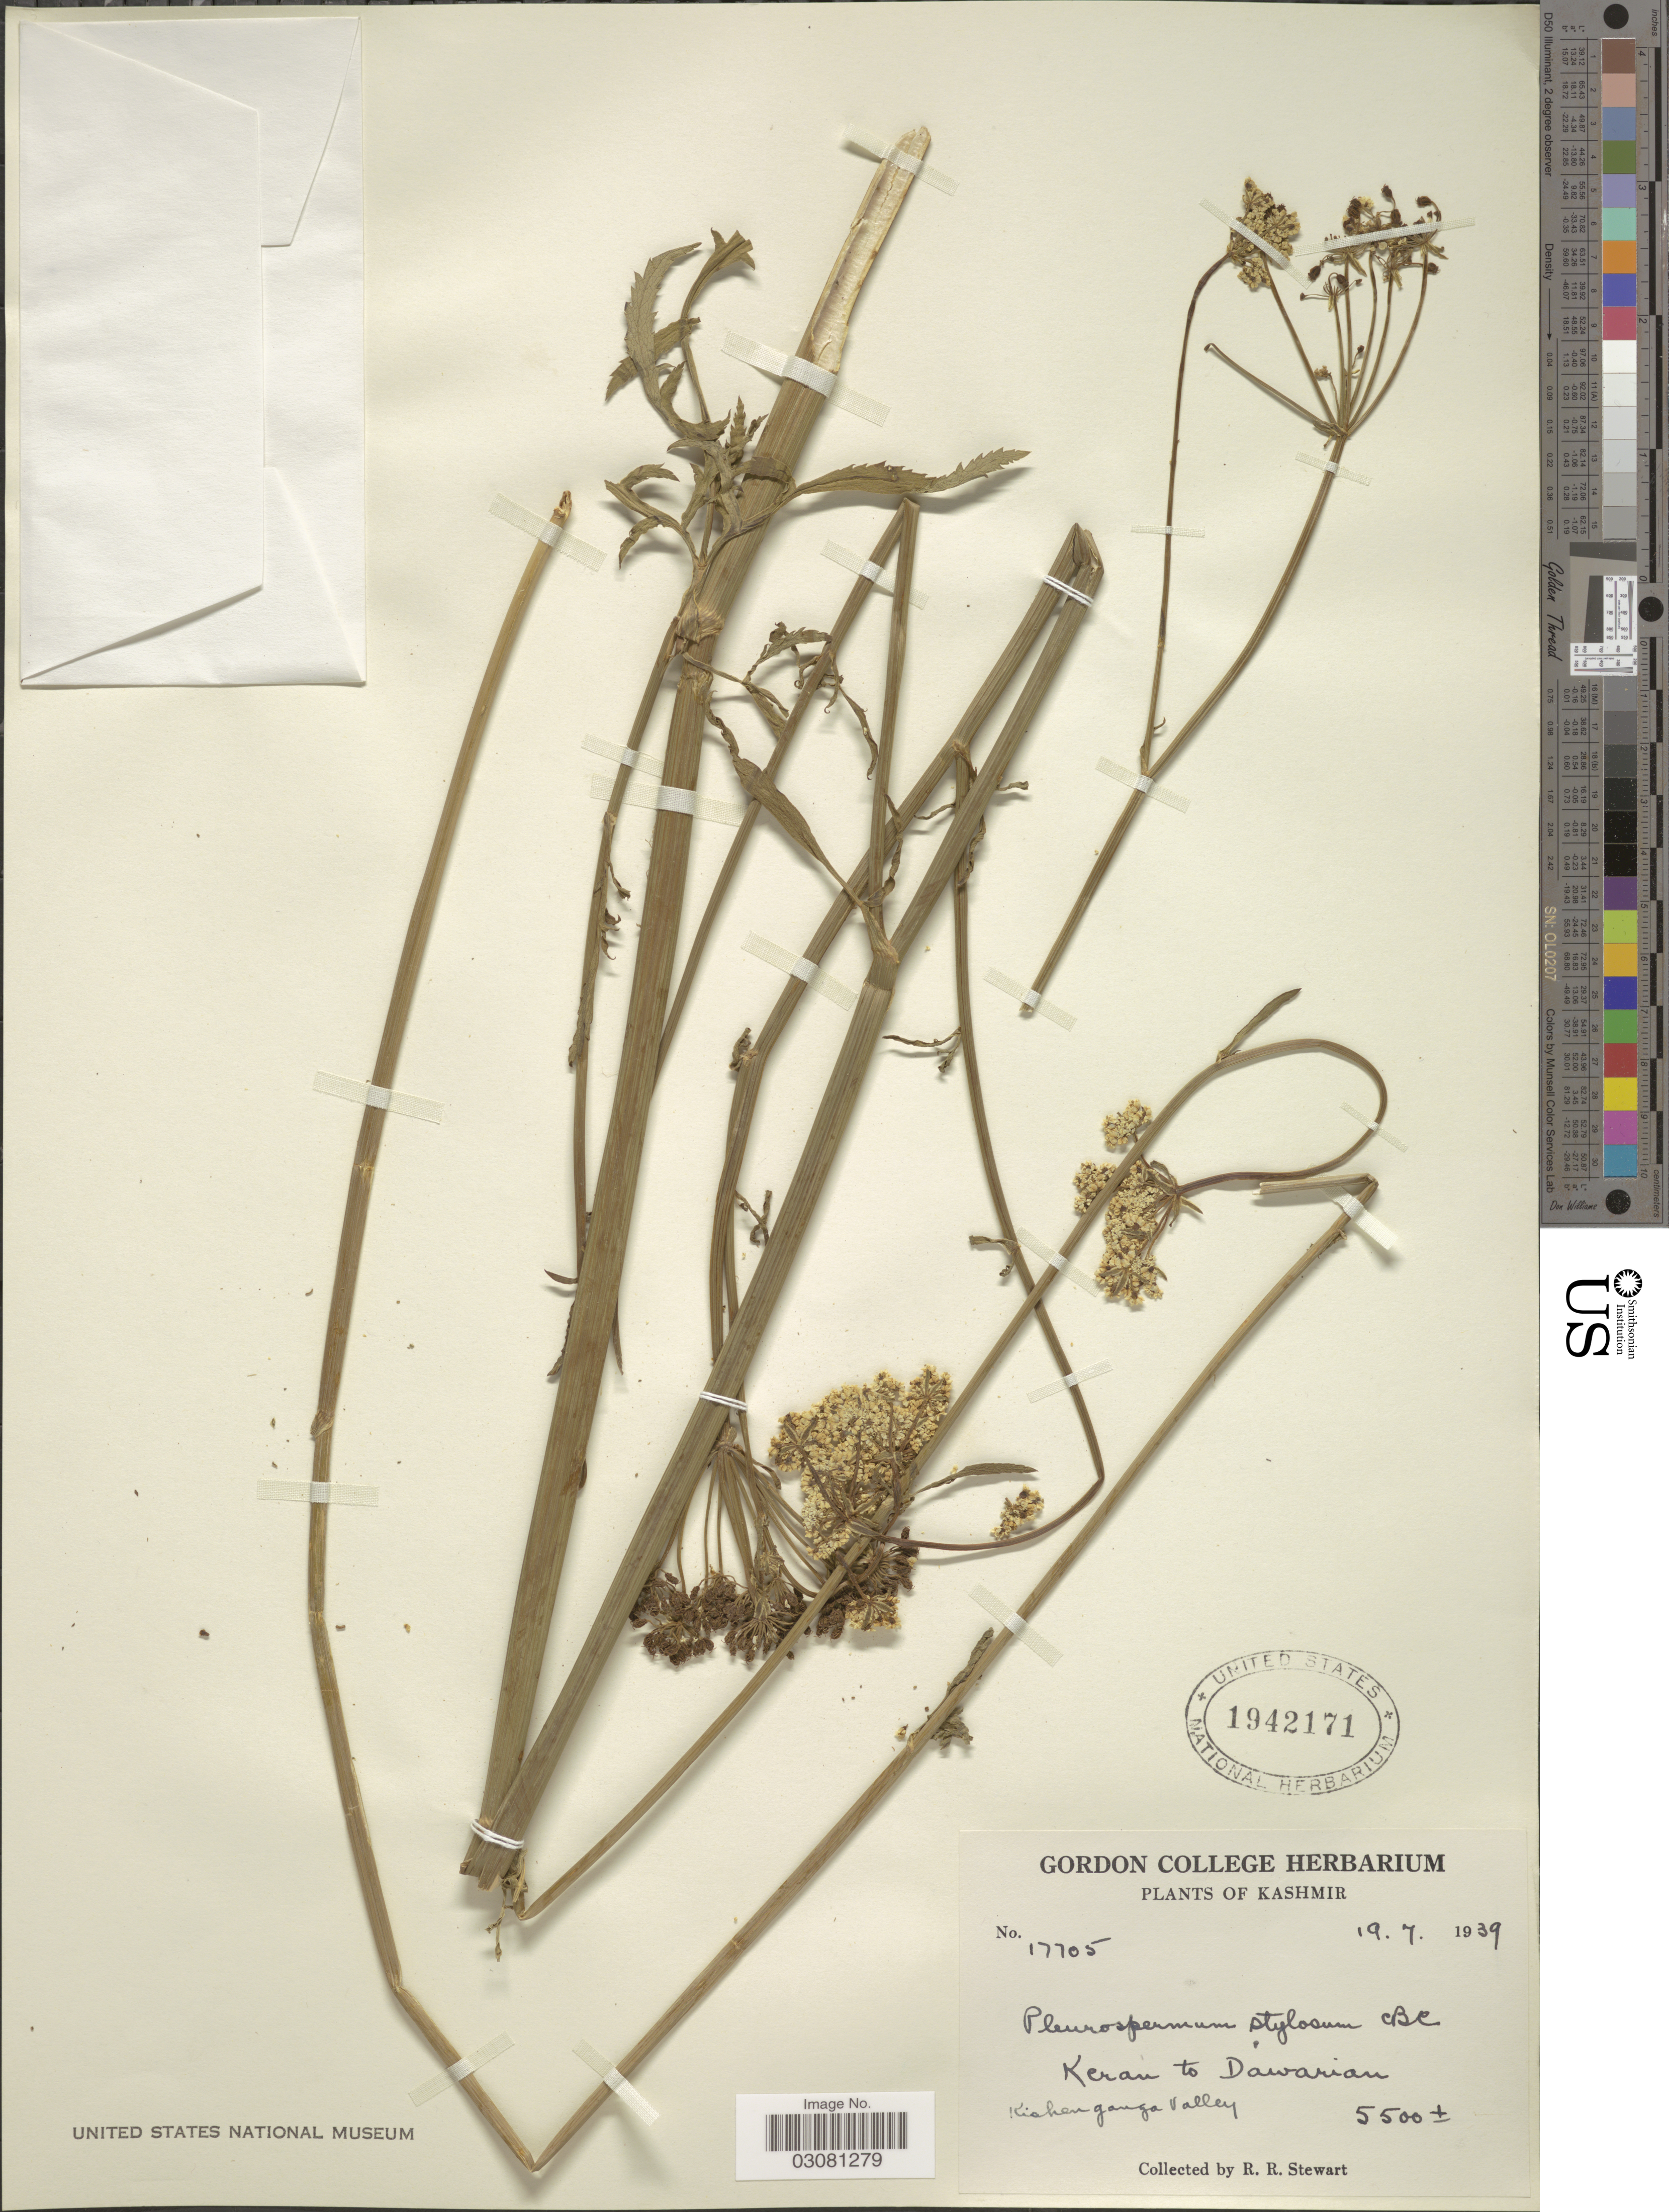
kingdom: Plantae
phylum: Tracheophyta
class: Magnoliopsida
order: Apiales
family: Apiaceae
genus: Pleurospermum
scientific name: Pleurospermum stylosum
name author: C.B. Clarke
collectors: R. Stewart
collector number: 17705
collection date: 1939-07-19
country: India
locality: Kashmir. Keran to Dawarian. Kishenganga valley.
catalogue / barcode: US 1942171